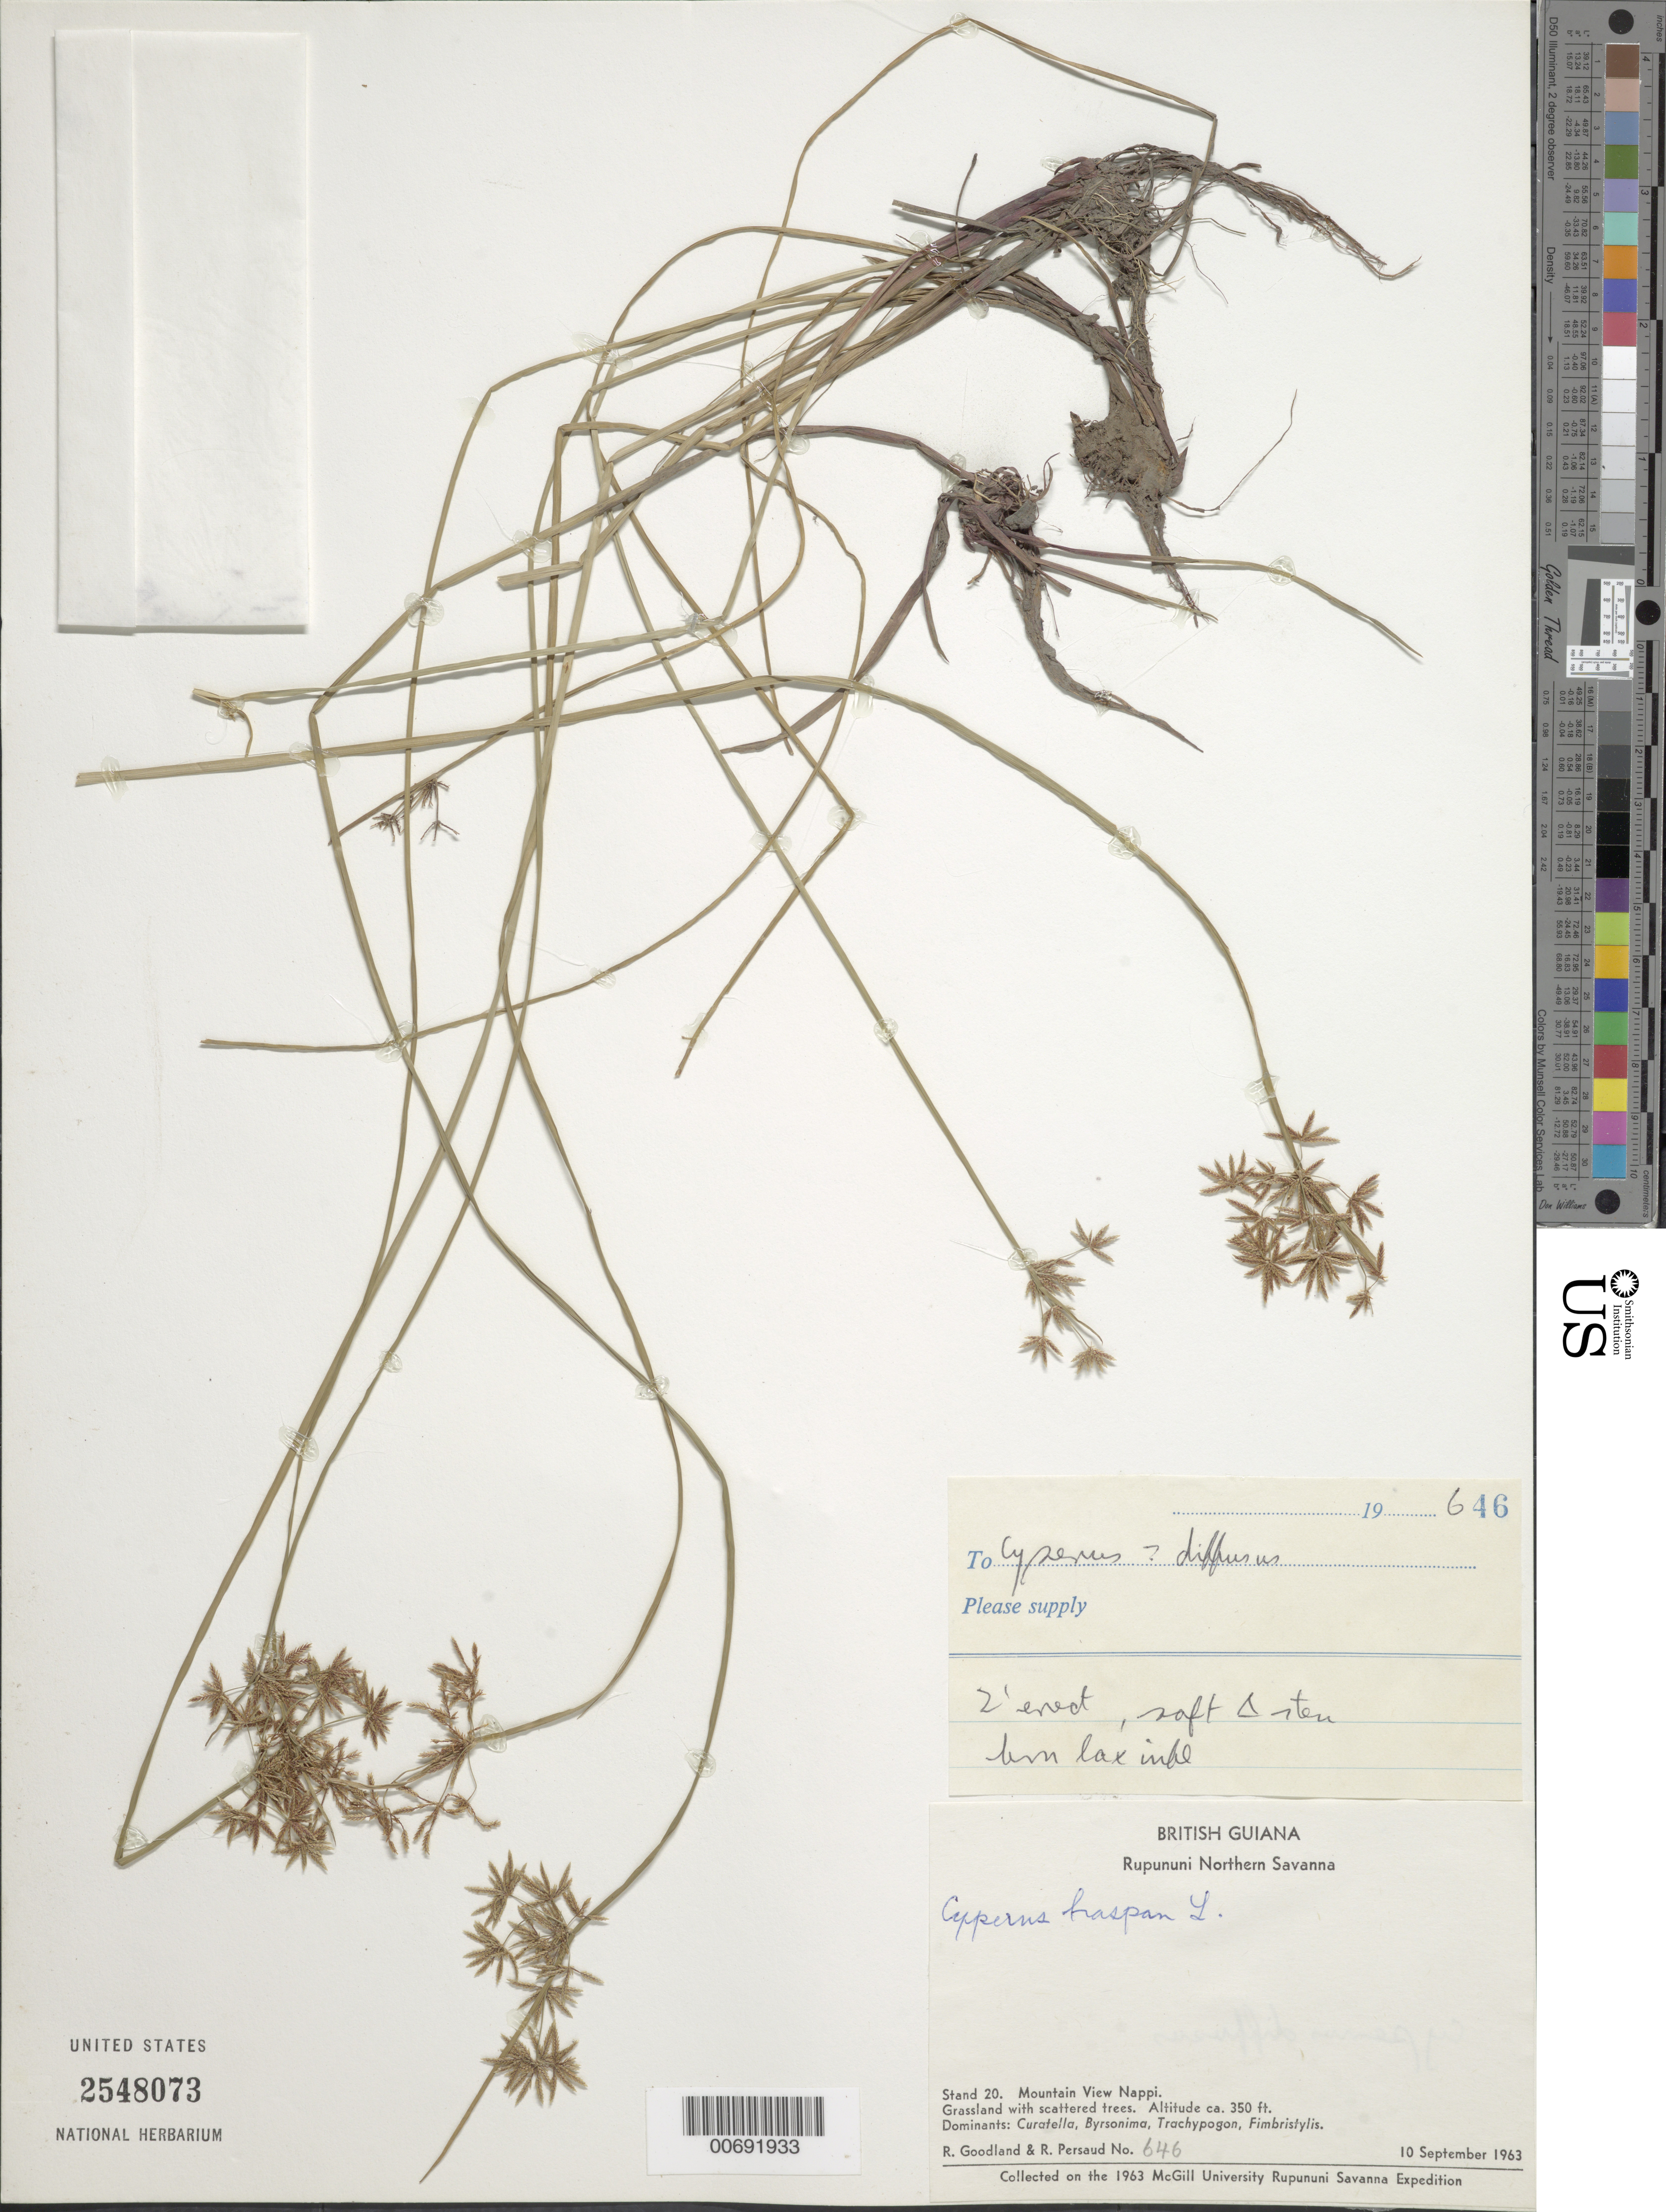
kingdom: Plantae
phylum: Tracheophyta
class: Liliopsida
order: Poales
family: Cyperaceae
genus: Cyperus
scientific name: Cyperus haspan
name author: L.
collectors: R. Goodland & R. Persaud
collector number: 646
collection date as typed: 10-Sep-63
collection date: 1963-09-10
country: Guyana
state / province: U. Takutu-U. Essequibo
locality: Rupununi Northern Savanna, Mountain View, Nappi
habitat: Grassland with scattered trees. Dominants: Curatella, Byrsonima, Trachypogon, Fimbristylis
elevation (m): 107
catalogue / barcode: US 2548073